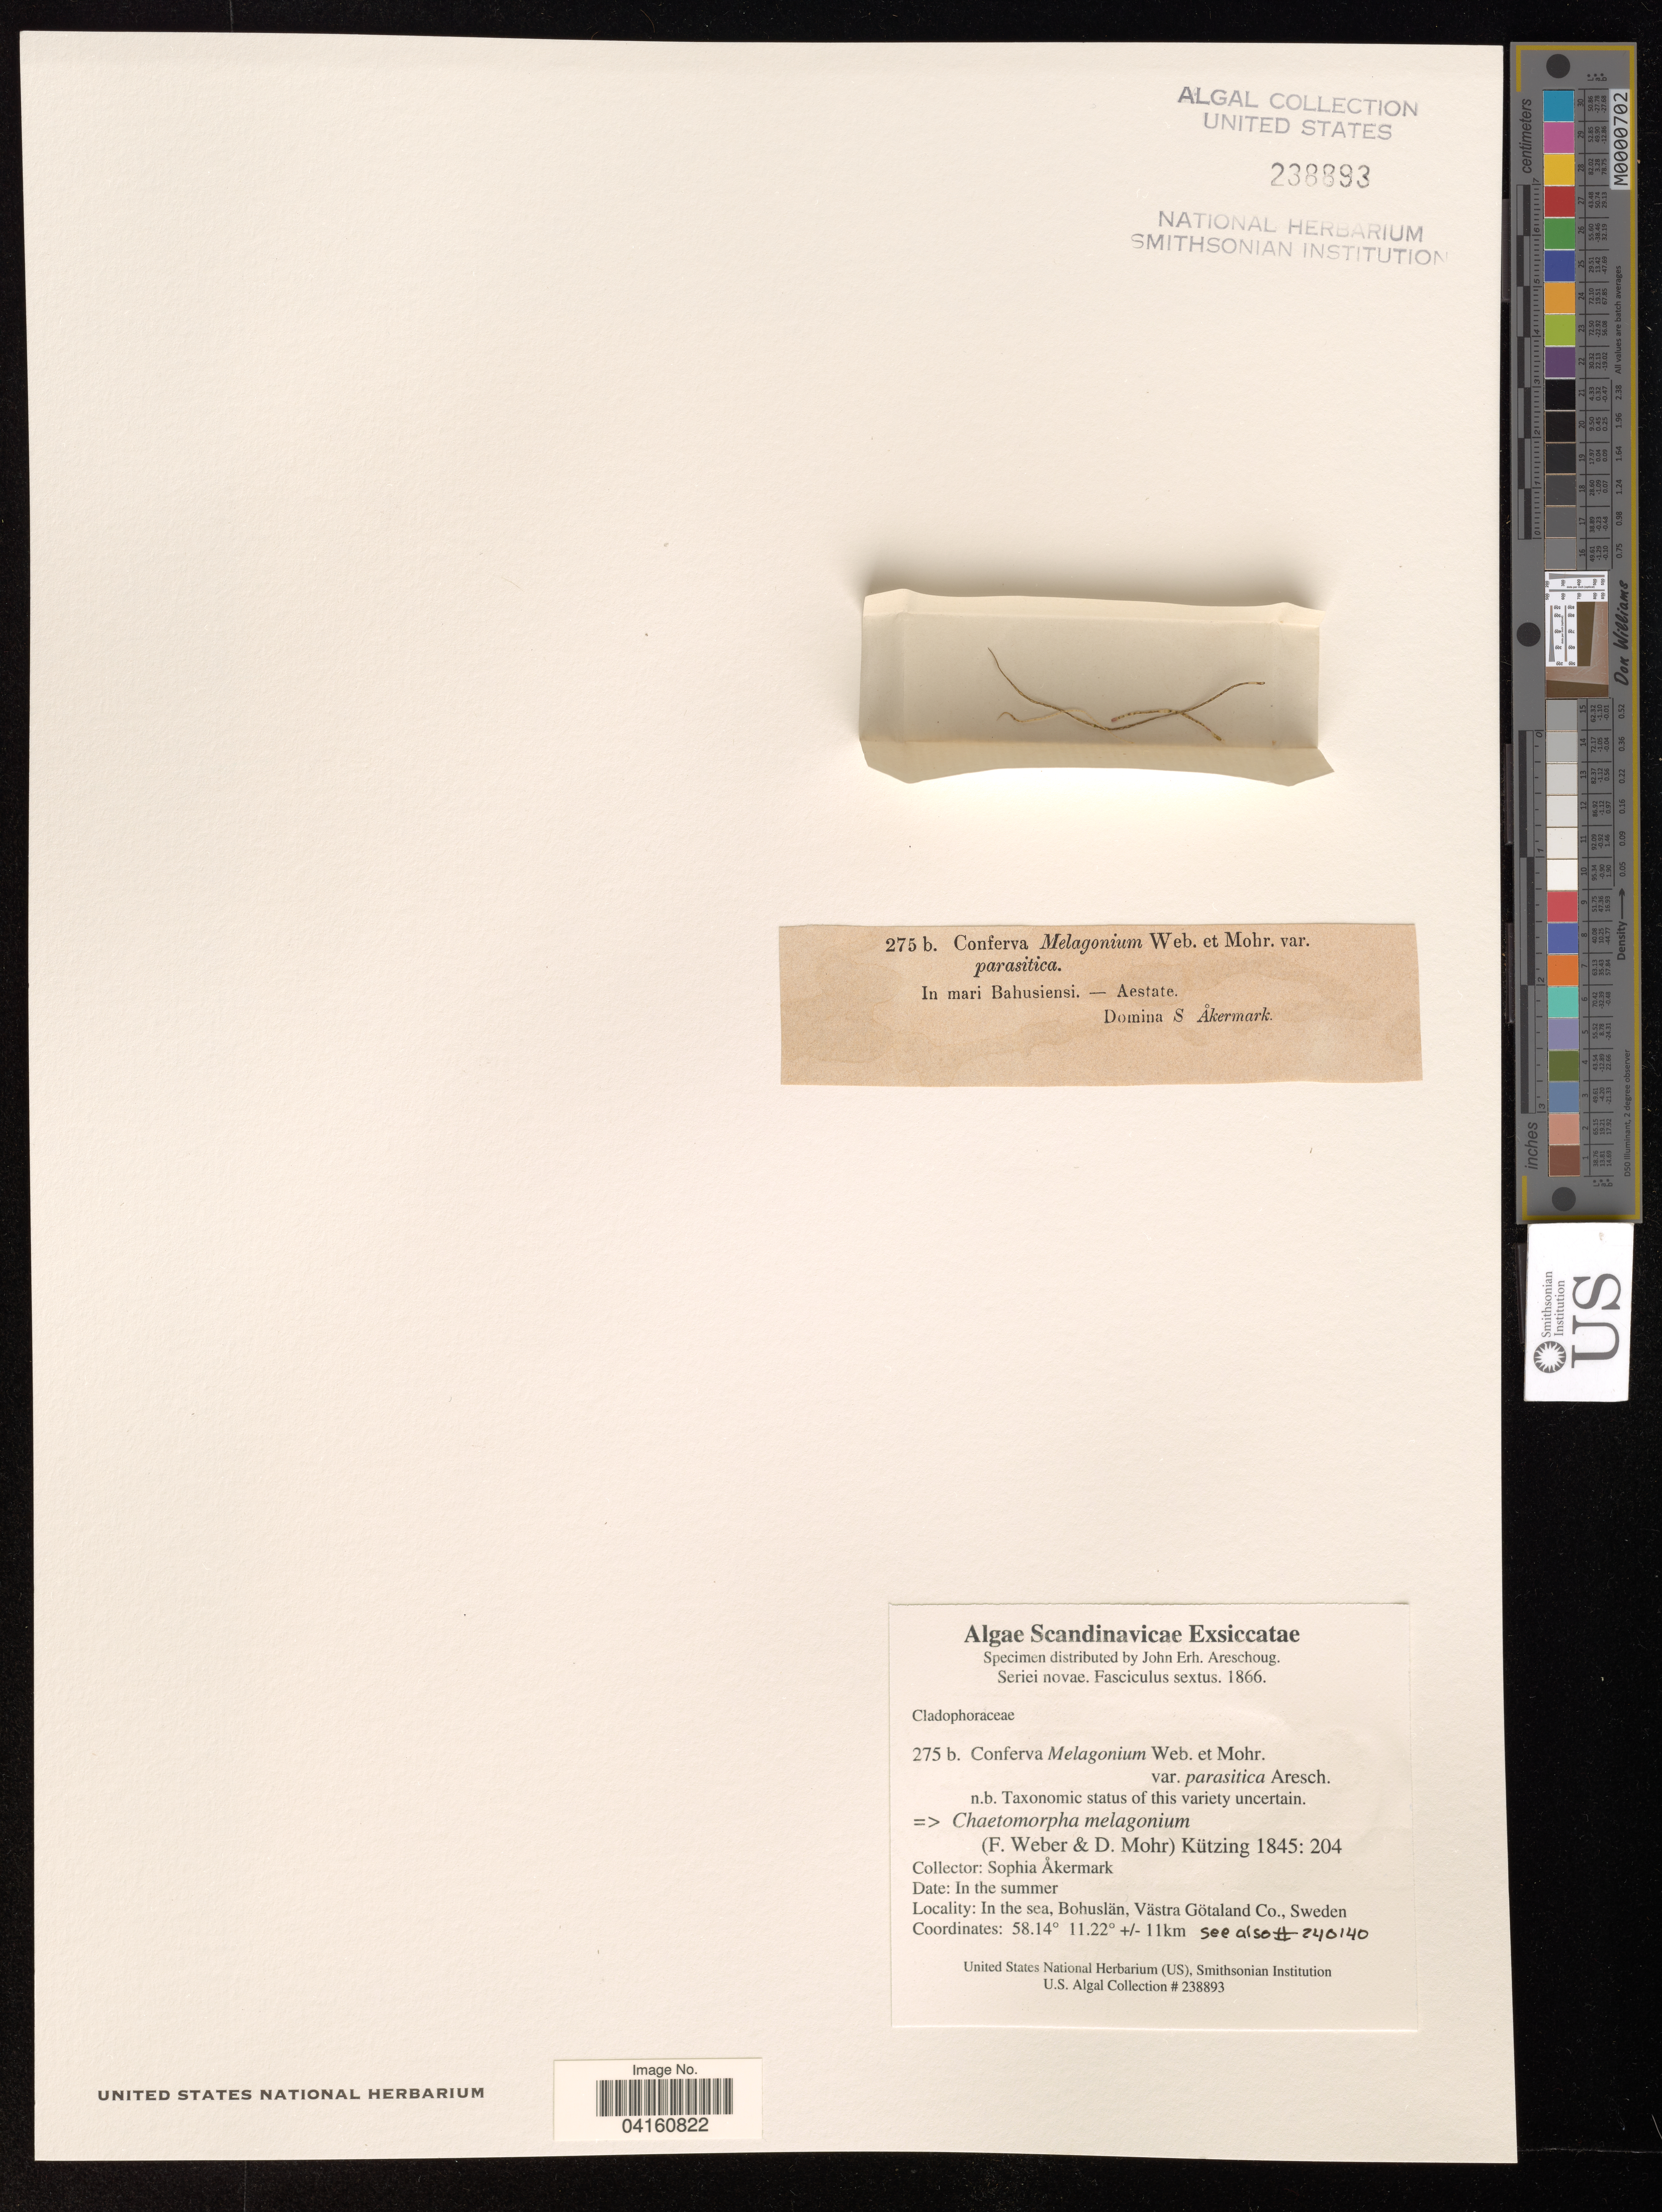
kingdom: Plantae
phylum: Chlorophyta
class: Ulvophyceae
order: Cladophorales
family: Cladophoraceae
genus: Chaetomorpha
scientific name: Chaetomorpha melagonium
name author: (F. Weber & D. Mohr) Kützing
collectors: S. Akermark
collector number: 275 b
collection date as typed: in the summer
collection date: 1866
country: Sweden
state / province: Västra Götaland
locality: in the sea, Bohuslan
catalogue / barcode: US 238893